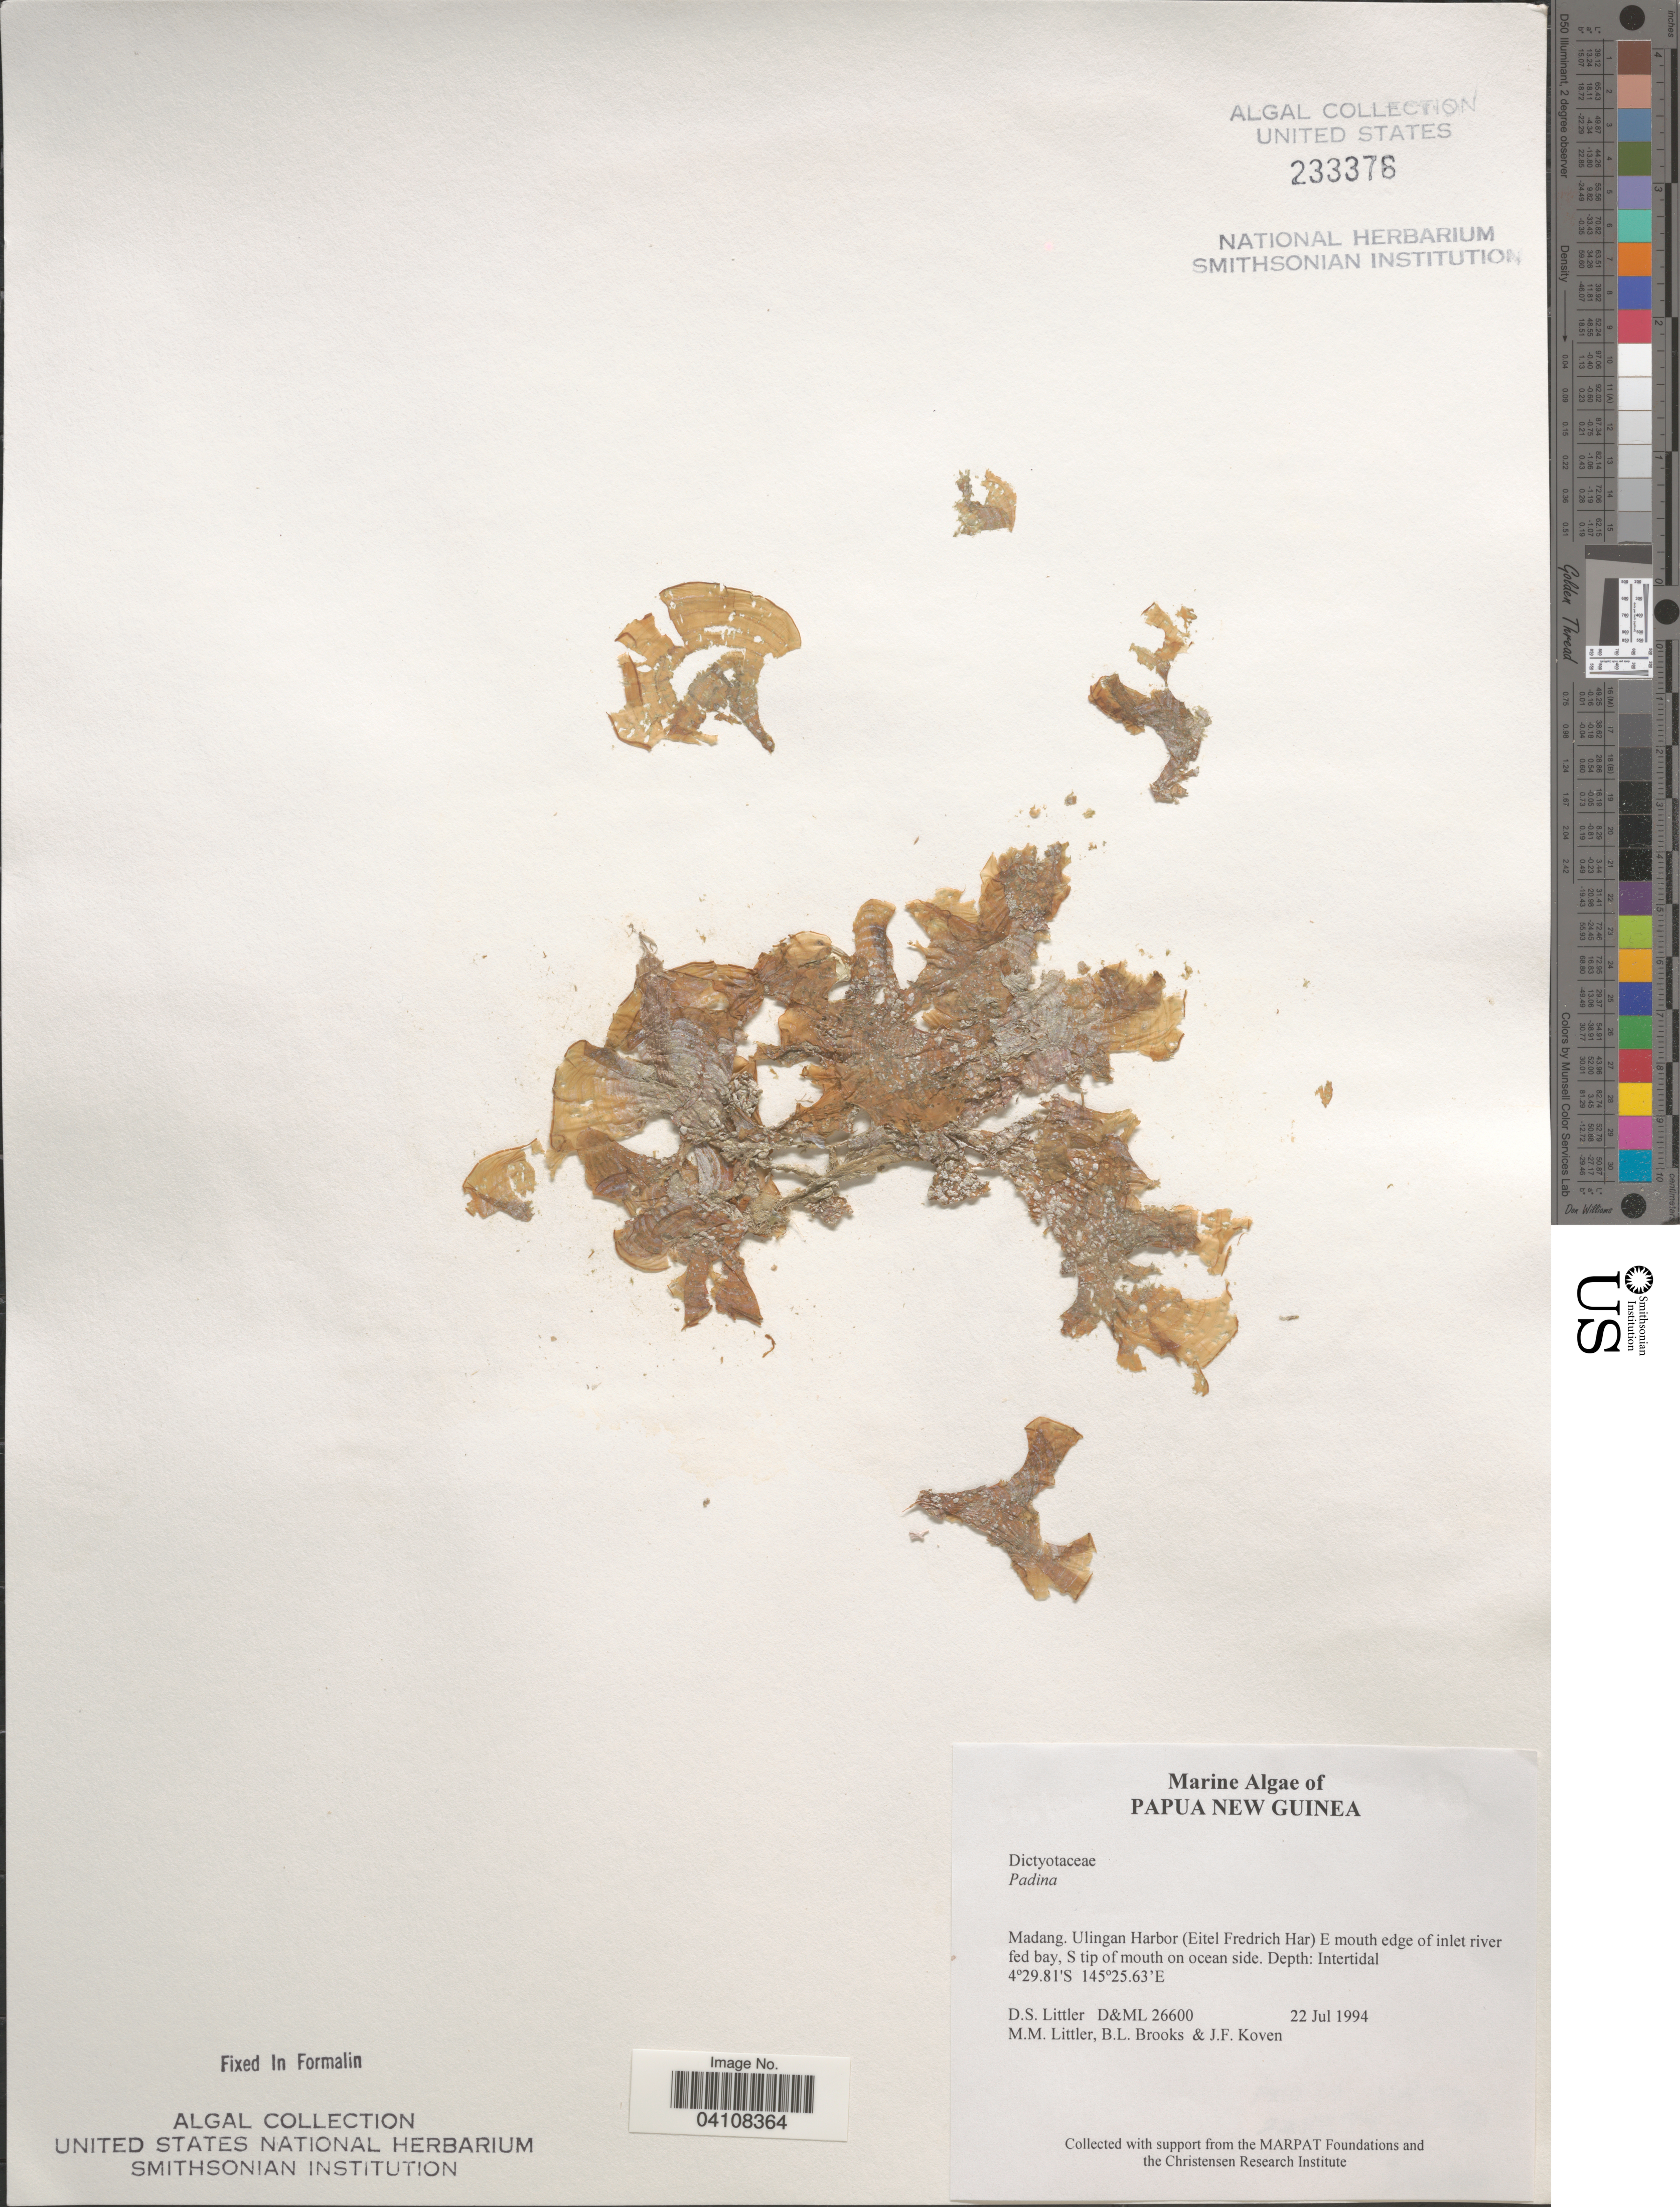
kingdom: Chromista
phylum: Ochrophyta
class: Phaeophyceae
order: Dictyotales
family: Dictyotaceae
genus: Padina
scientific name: Padina sp.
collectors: D. S. Littler, B. Brooks & J. Koven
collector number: D&ML26600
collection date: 1994-07-22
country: Papua New Guinea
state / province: Madang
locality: Ulingan Harbor (Eitel Fredrich Har) E mouth edge of inlet river fed bay, S tip of mouth on ocean side.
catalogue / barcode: US 233376